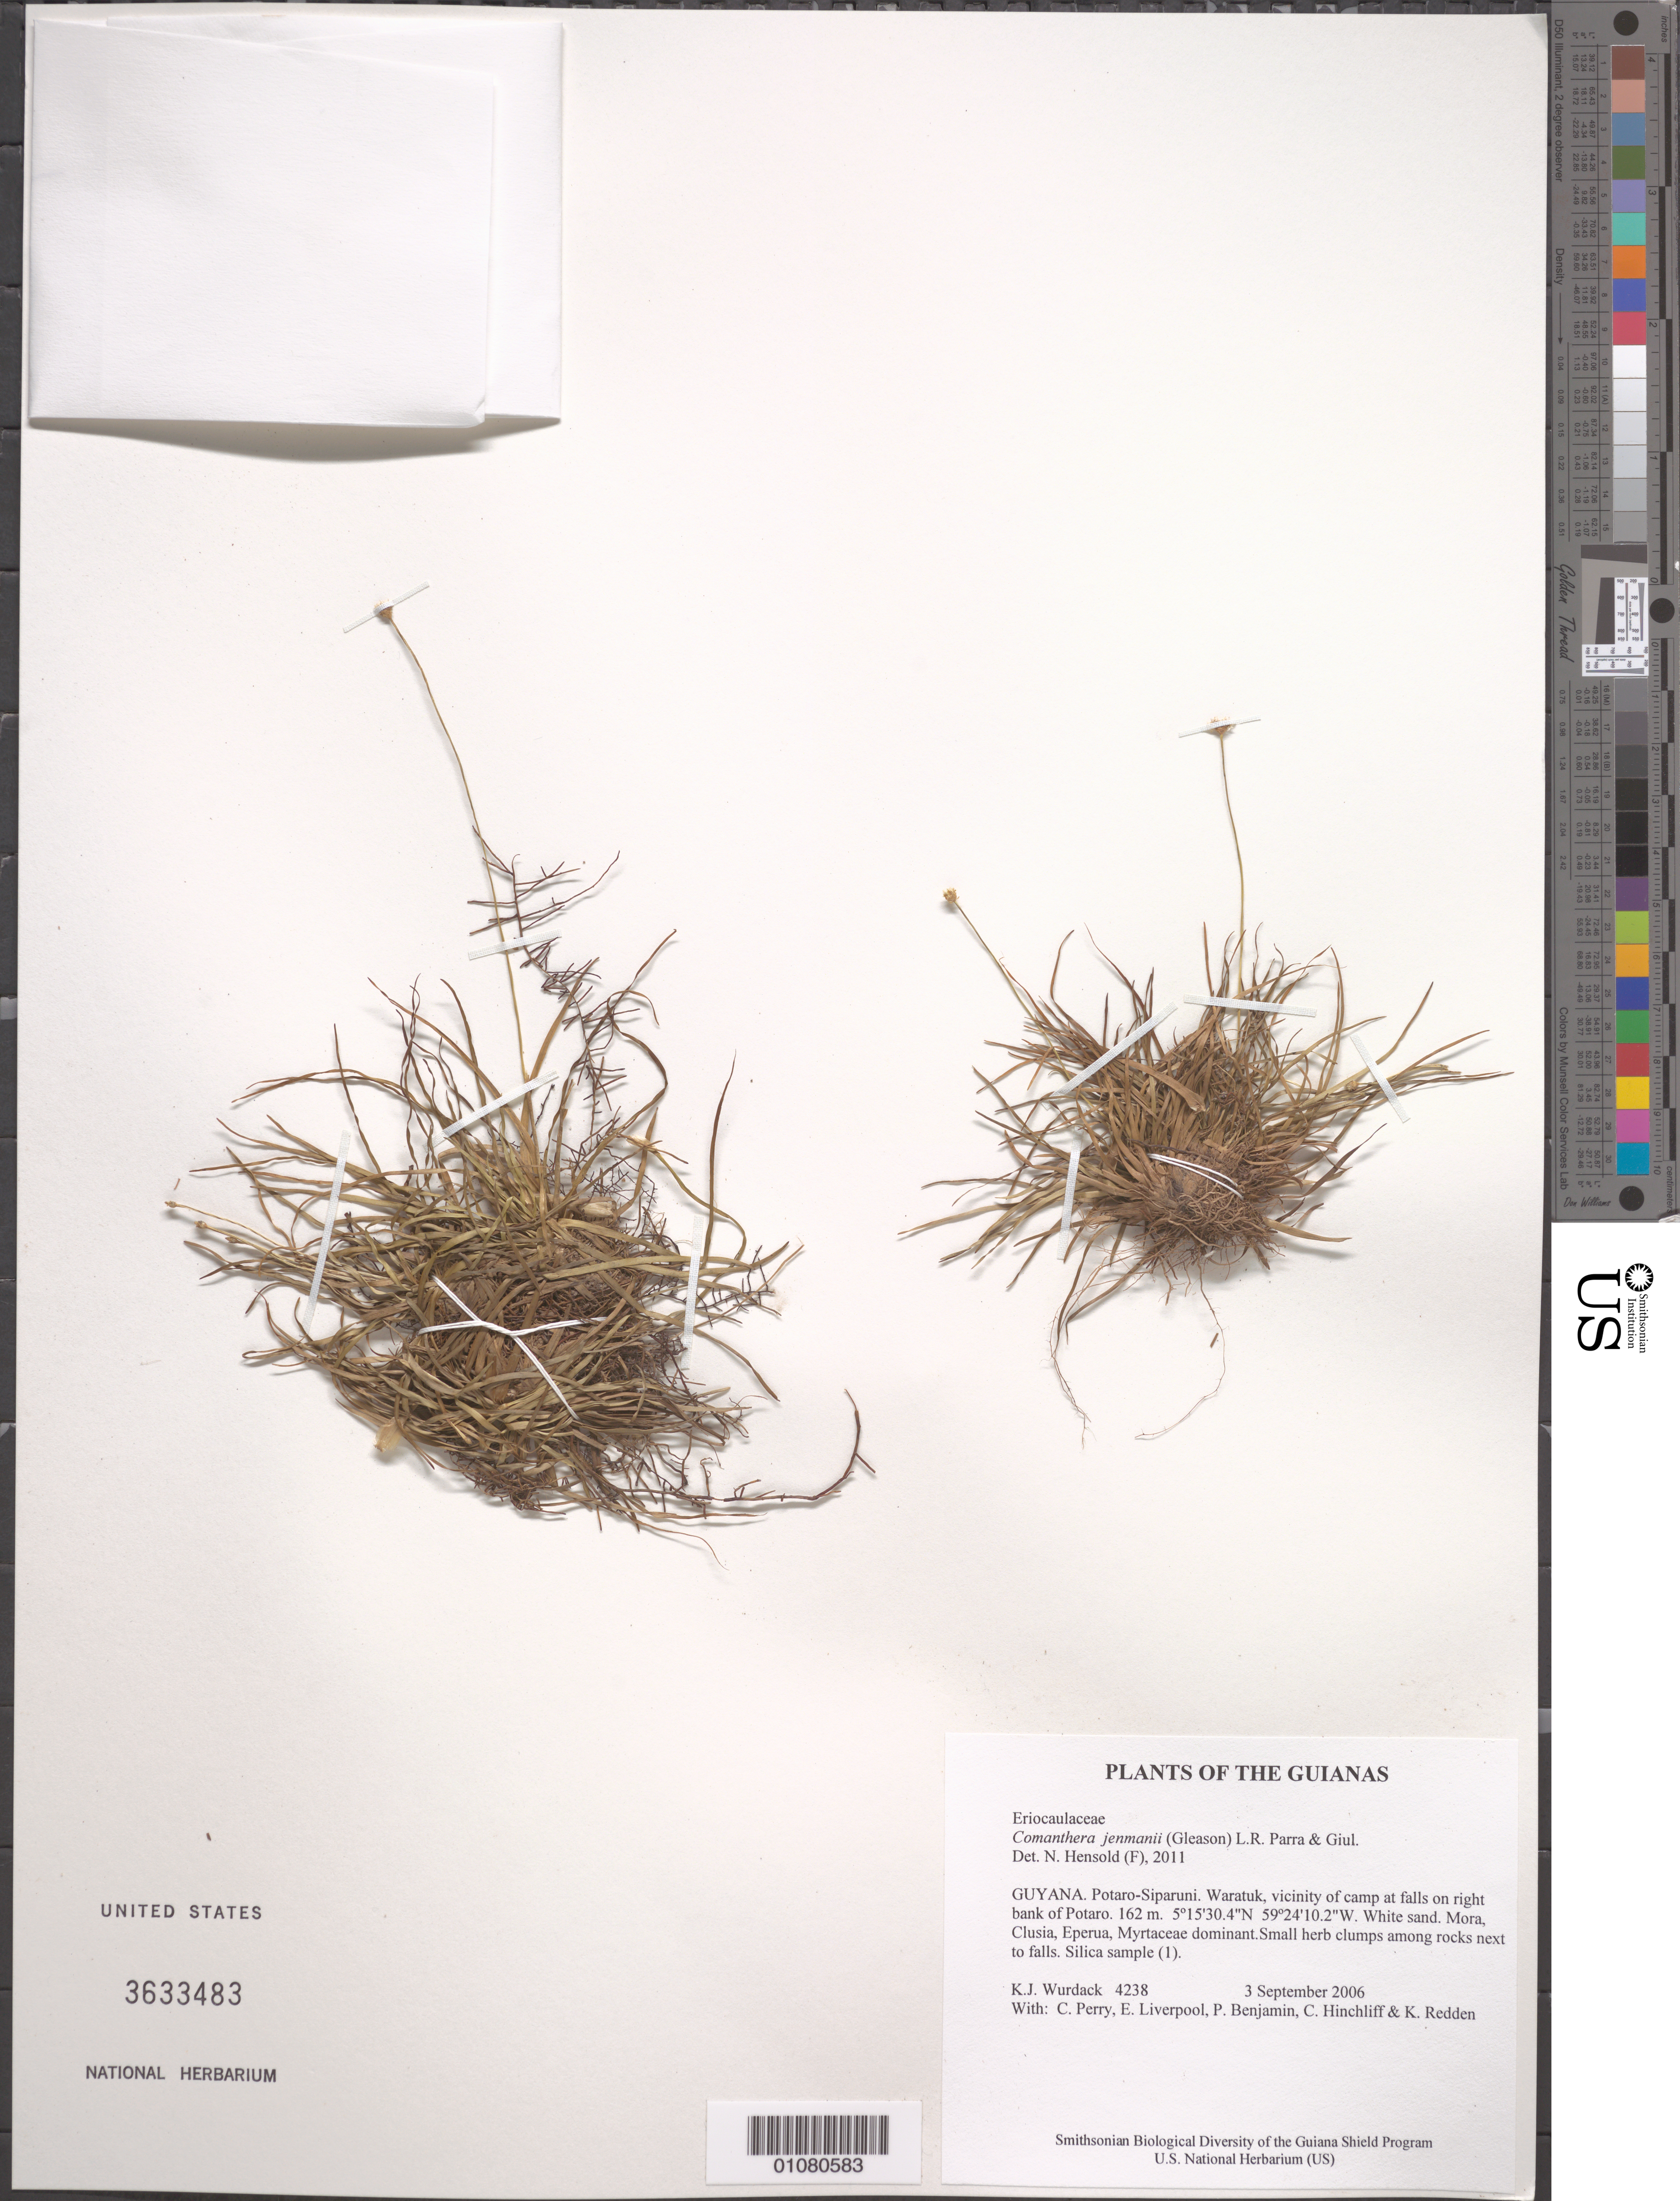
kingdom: Plantae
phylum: Tracheophyta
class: Liliopsida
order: Poales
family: Eriocaulaceae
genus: Comanthera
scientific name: Comanthera jenmanii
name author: (Gleason) L.R. Parra & Giul.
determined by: Hensold, N.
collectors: K. Wurdack, C. Perry, E. Liverpool, P. Benjamin, C. E. Hinchliff & K. M. Redden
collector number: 4238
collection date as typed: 3 September 2006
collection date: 2006-09-03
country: Guyana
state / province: Potaro-Siparuni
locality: Waratuk, vicinity of camp at falls on right bank of Potaro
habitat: White sand. Mora, Clusia, Eperua, Myrtaceae dominant.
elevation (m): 162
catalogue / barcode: US 3633483